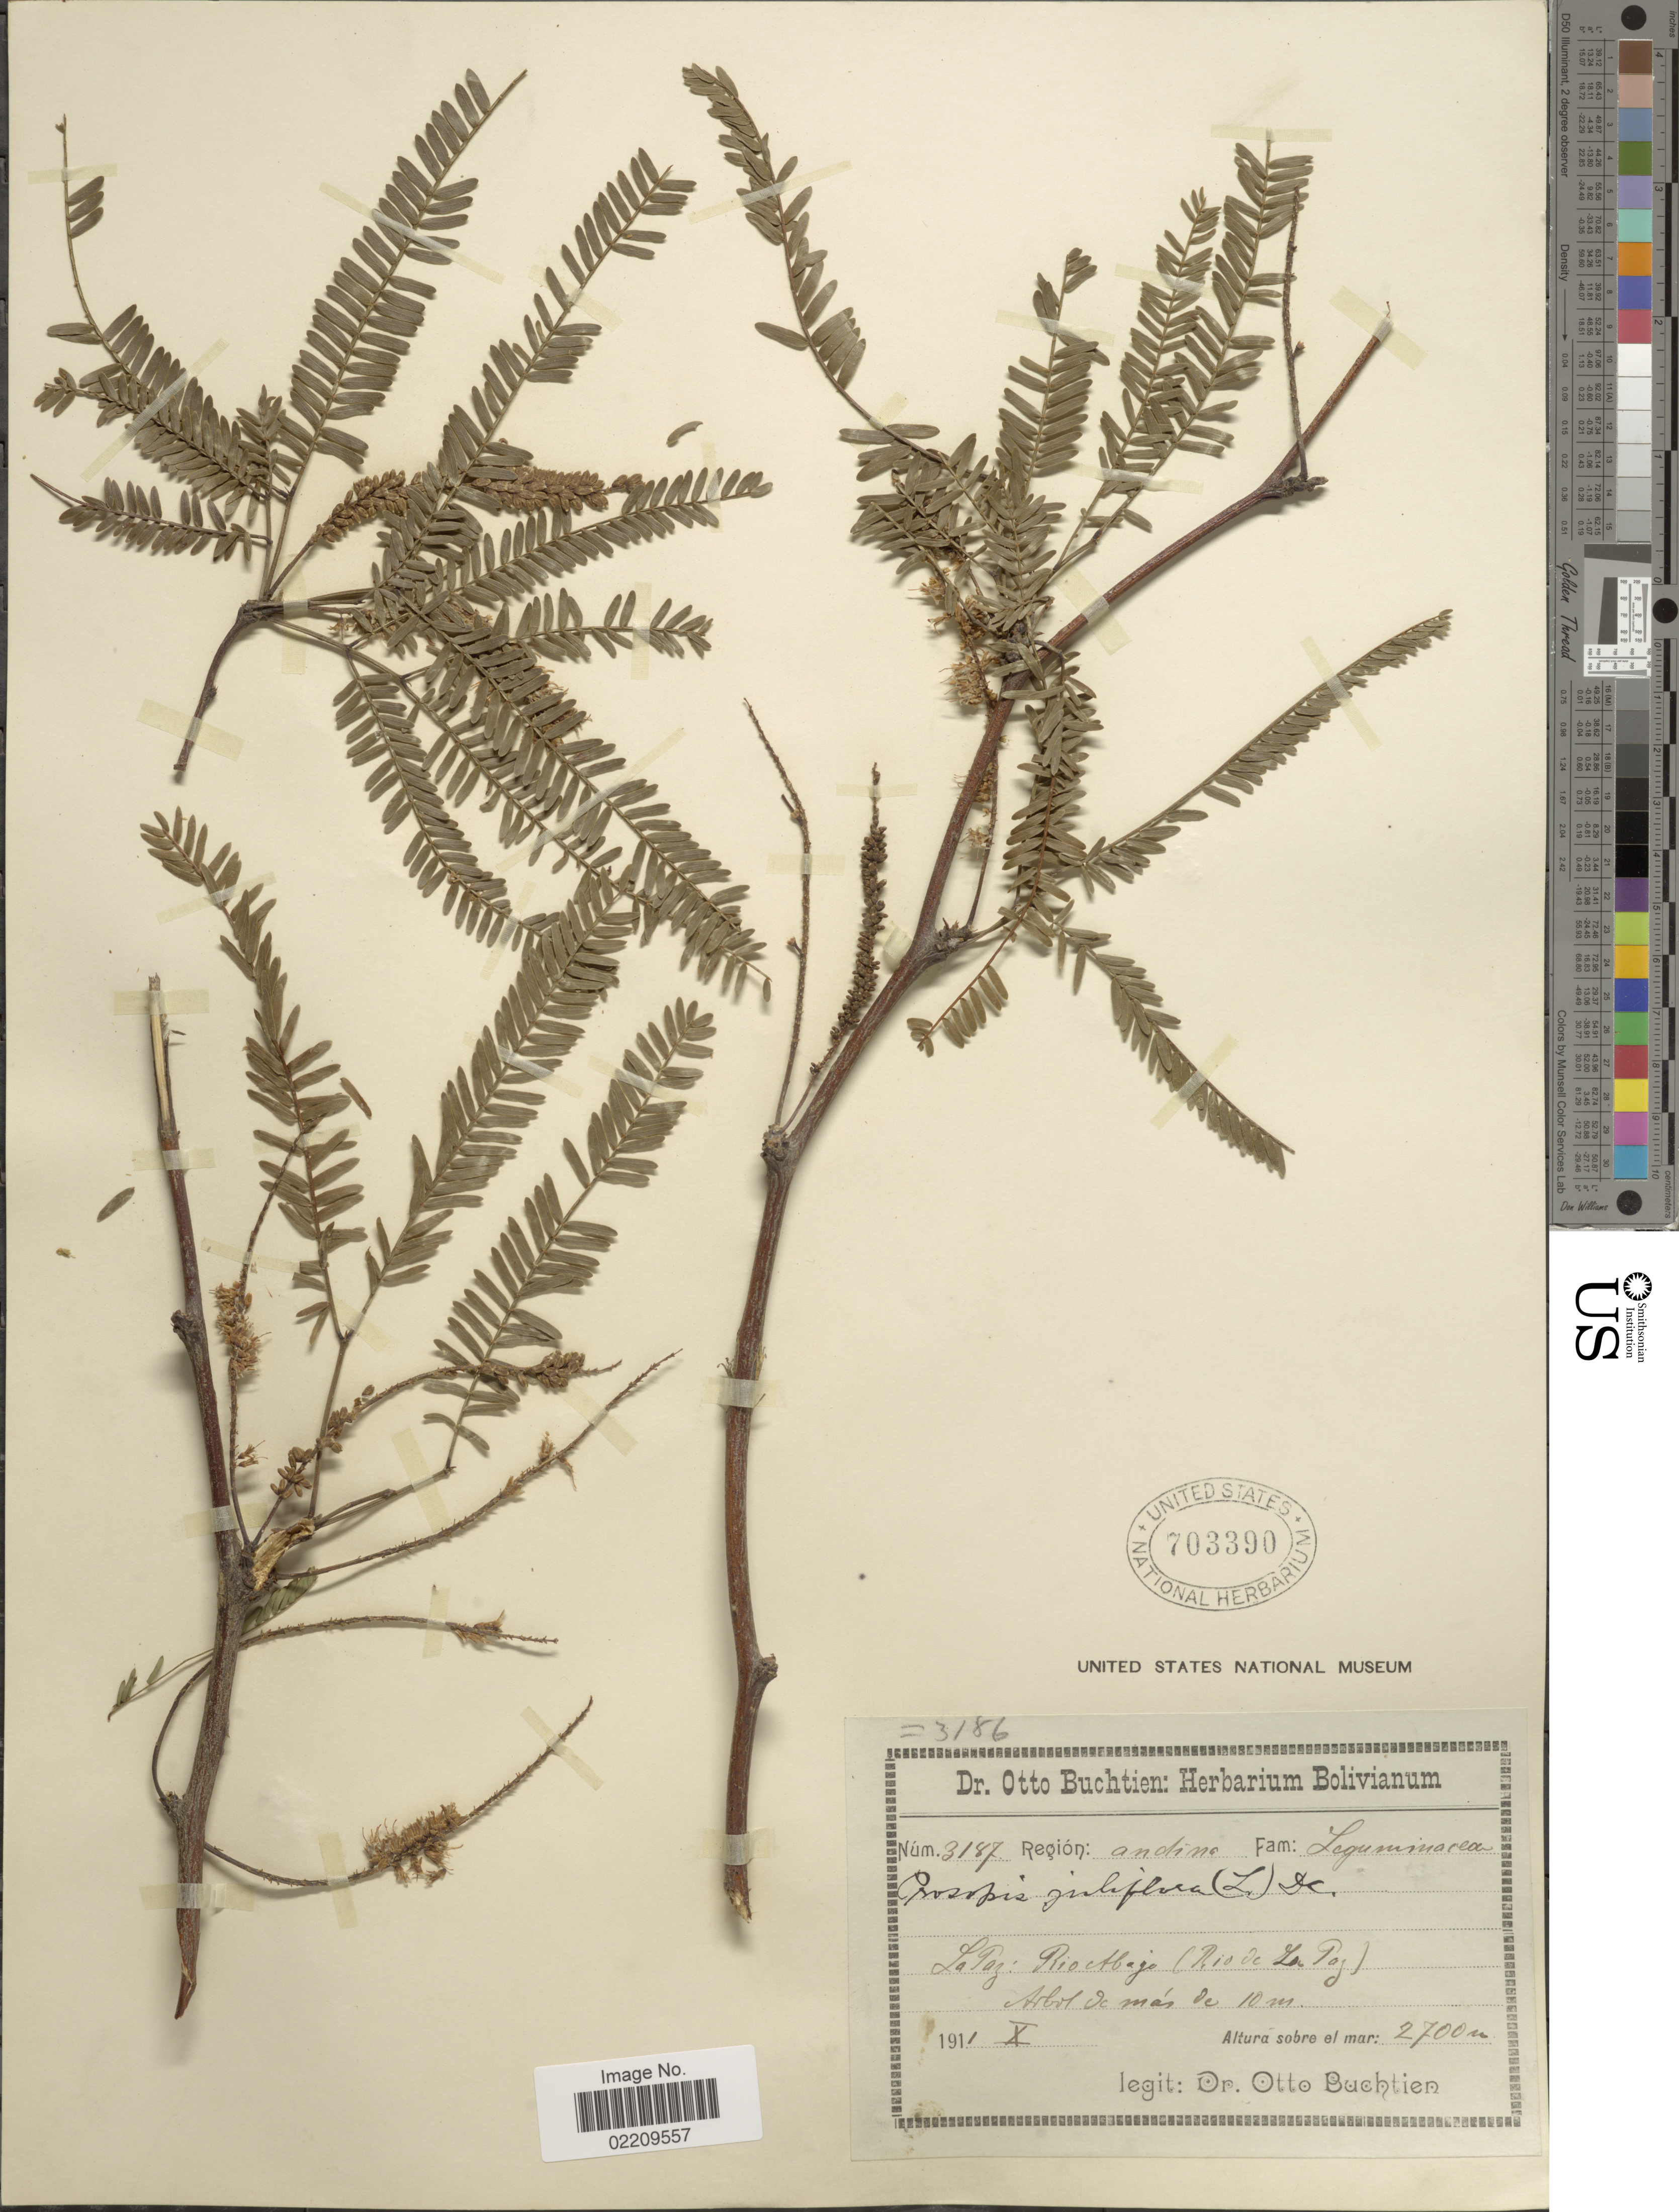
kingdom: Plantae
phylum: Tracheophyta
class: Magnoliopsida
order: Fabales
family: Fabaceae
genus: Neltuma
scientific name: Neltuma sp.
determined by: Strong, Mark T., (BOT), Smithsonian Institution - National Museum of Natural History (UNITED STATES)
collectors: O. Buchtien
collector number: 3187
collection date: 1911-10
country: Bolivia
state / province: La Paz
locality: Region: Andina. La Paz: Rio Abajo ( Rio de La Paz)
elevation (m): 2700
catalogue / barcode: US 703390